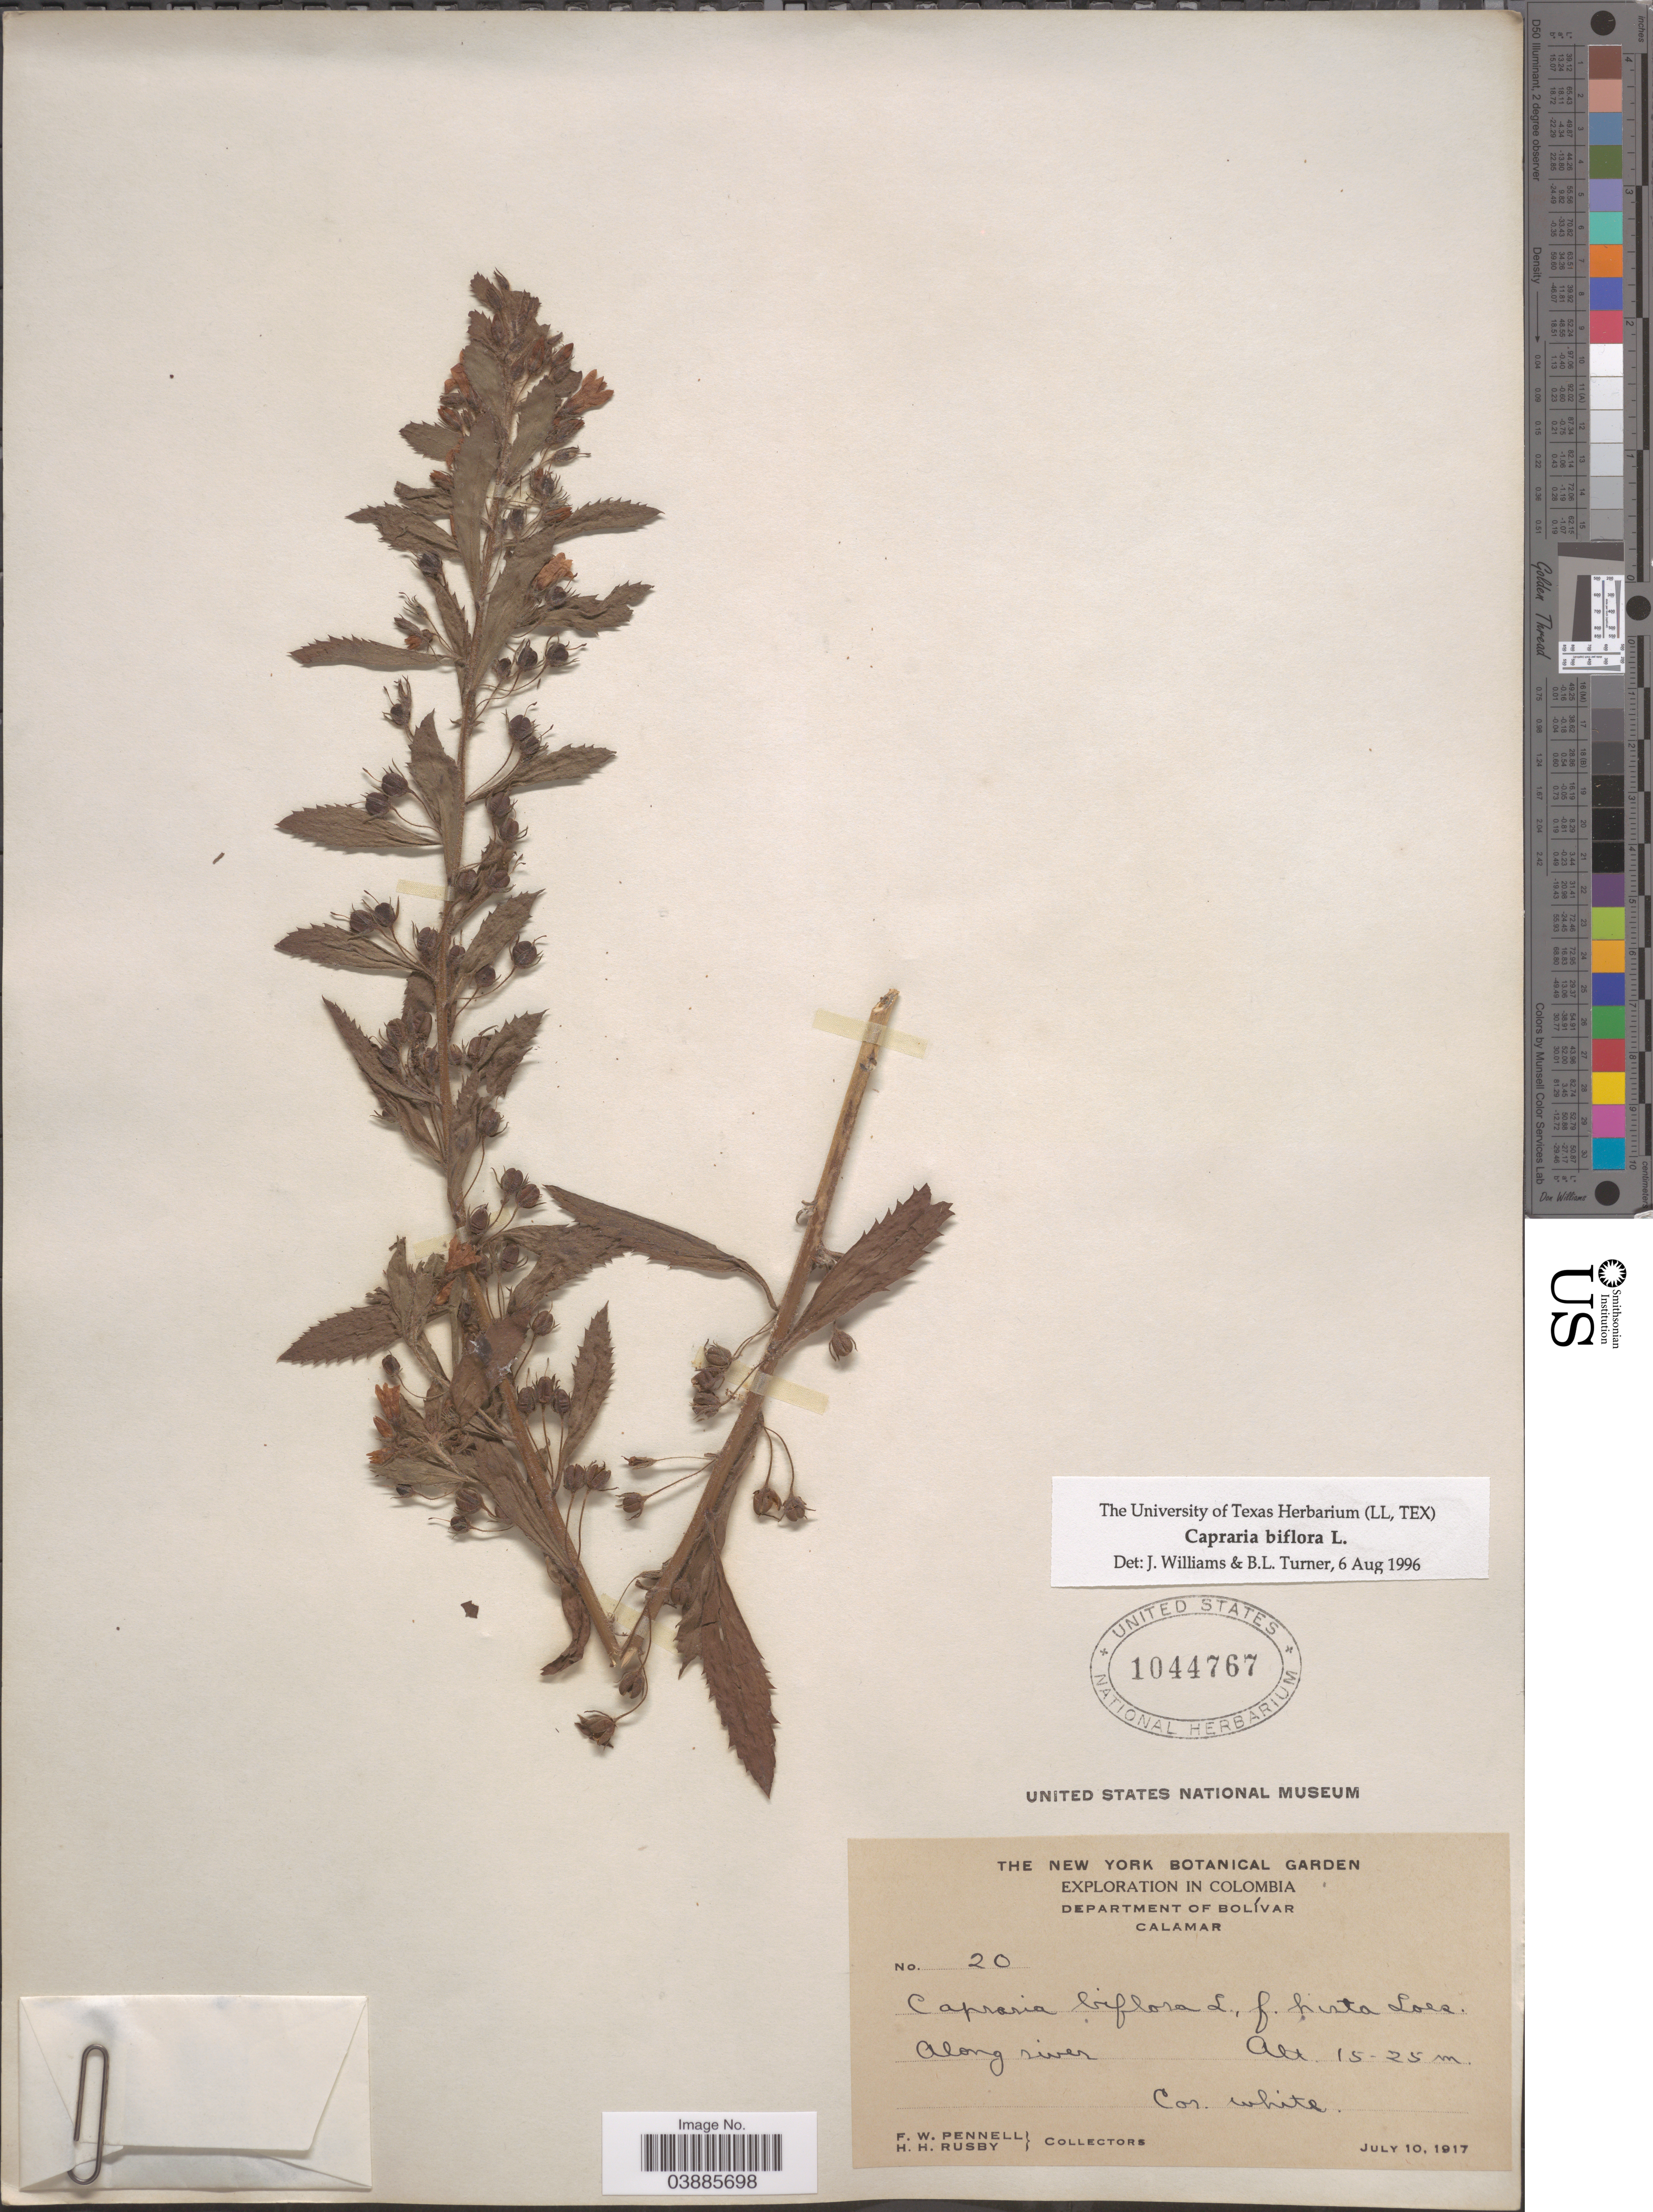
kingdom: Plantae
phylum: Tracheophyta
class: Magnoliopsida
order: Lamiales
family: Scrophulariaceae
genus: Capraria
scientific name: Capraria biflora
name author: L.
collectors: F. W. Pennell & H. H. Rusby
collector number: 20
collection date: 1917-07-10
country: Colombia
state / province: Bolívar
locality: Calamar. Along river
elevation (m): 15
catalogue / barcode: US 1044767